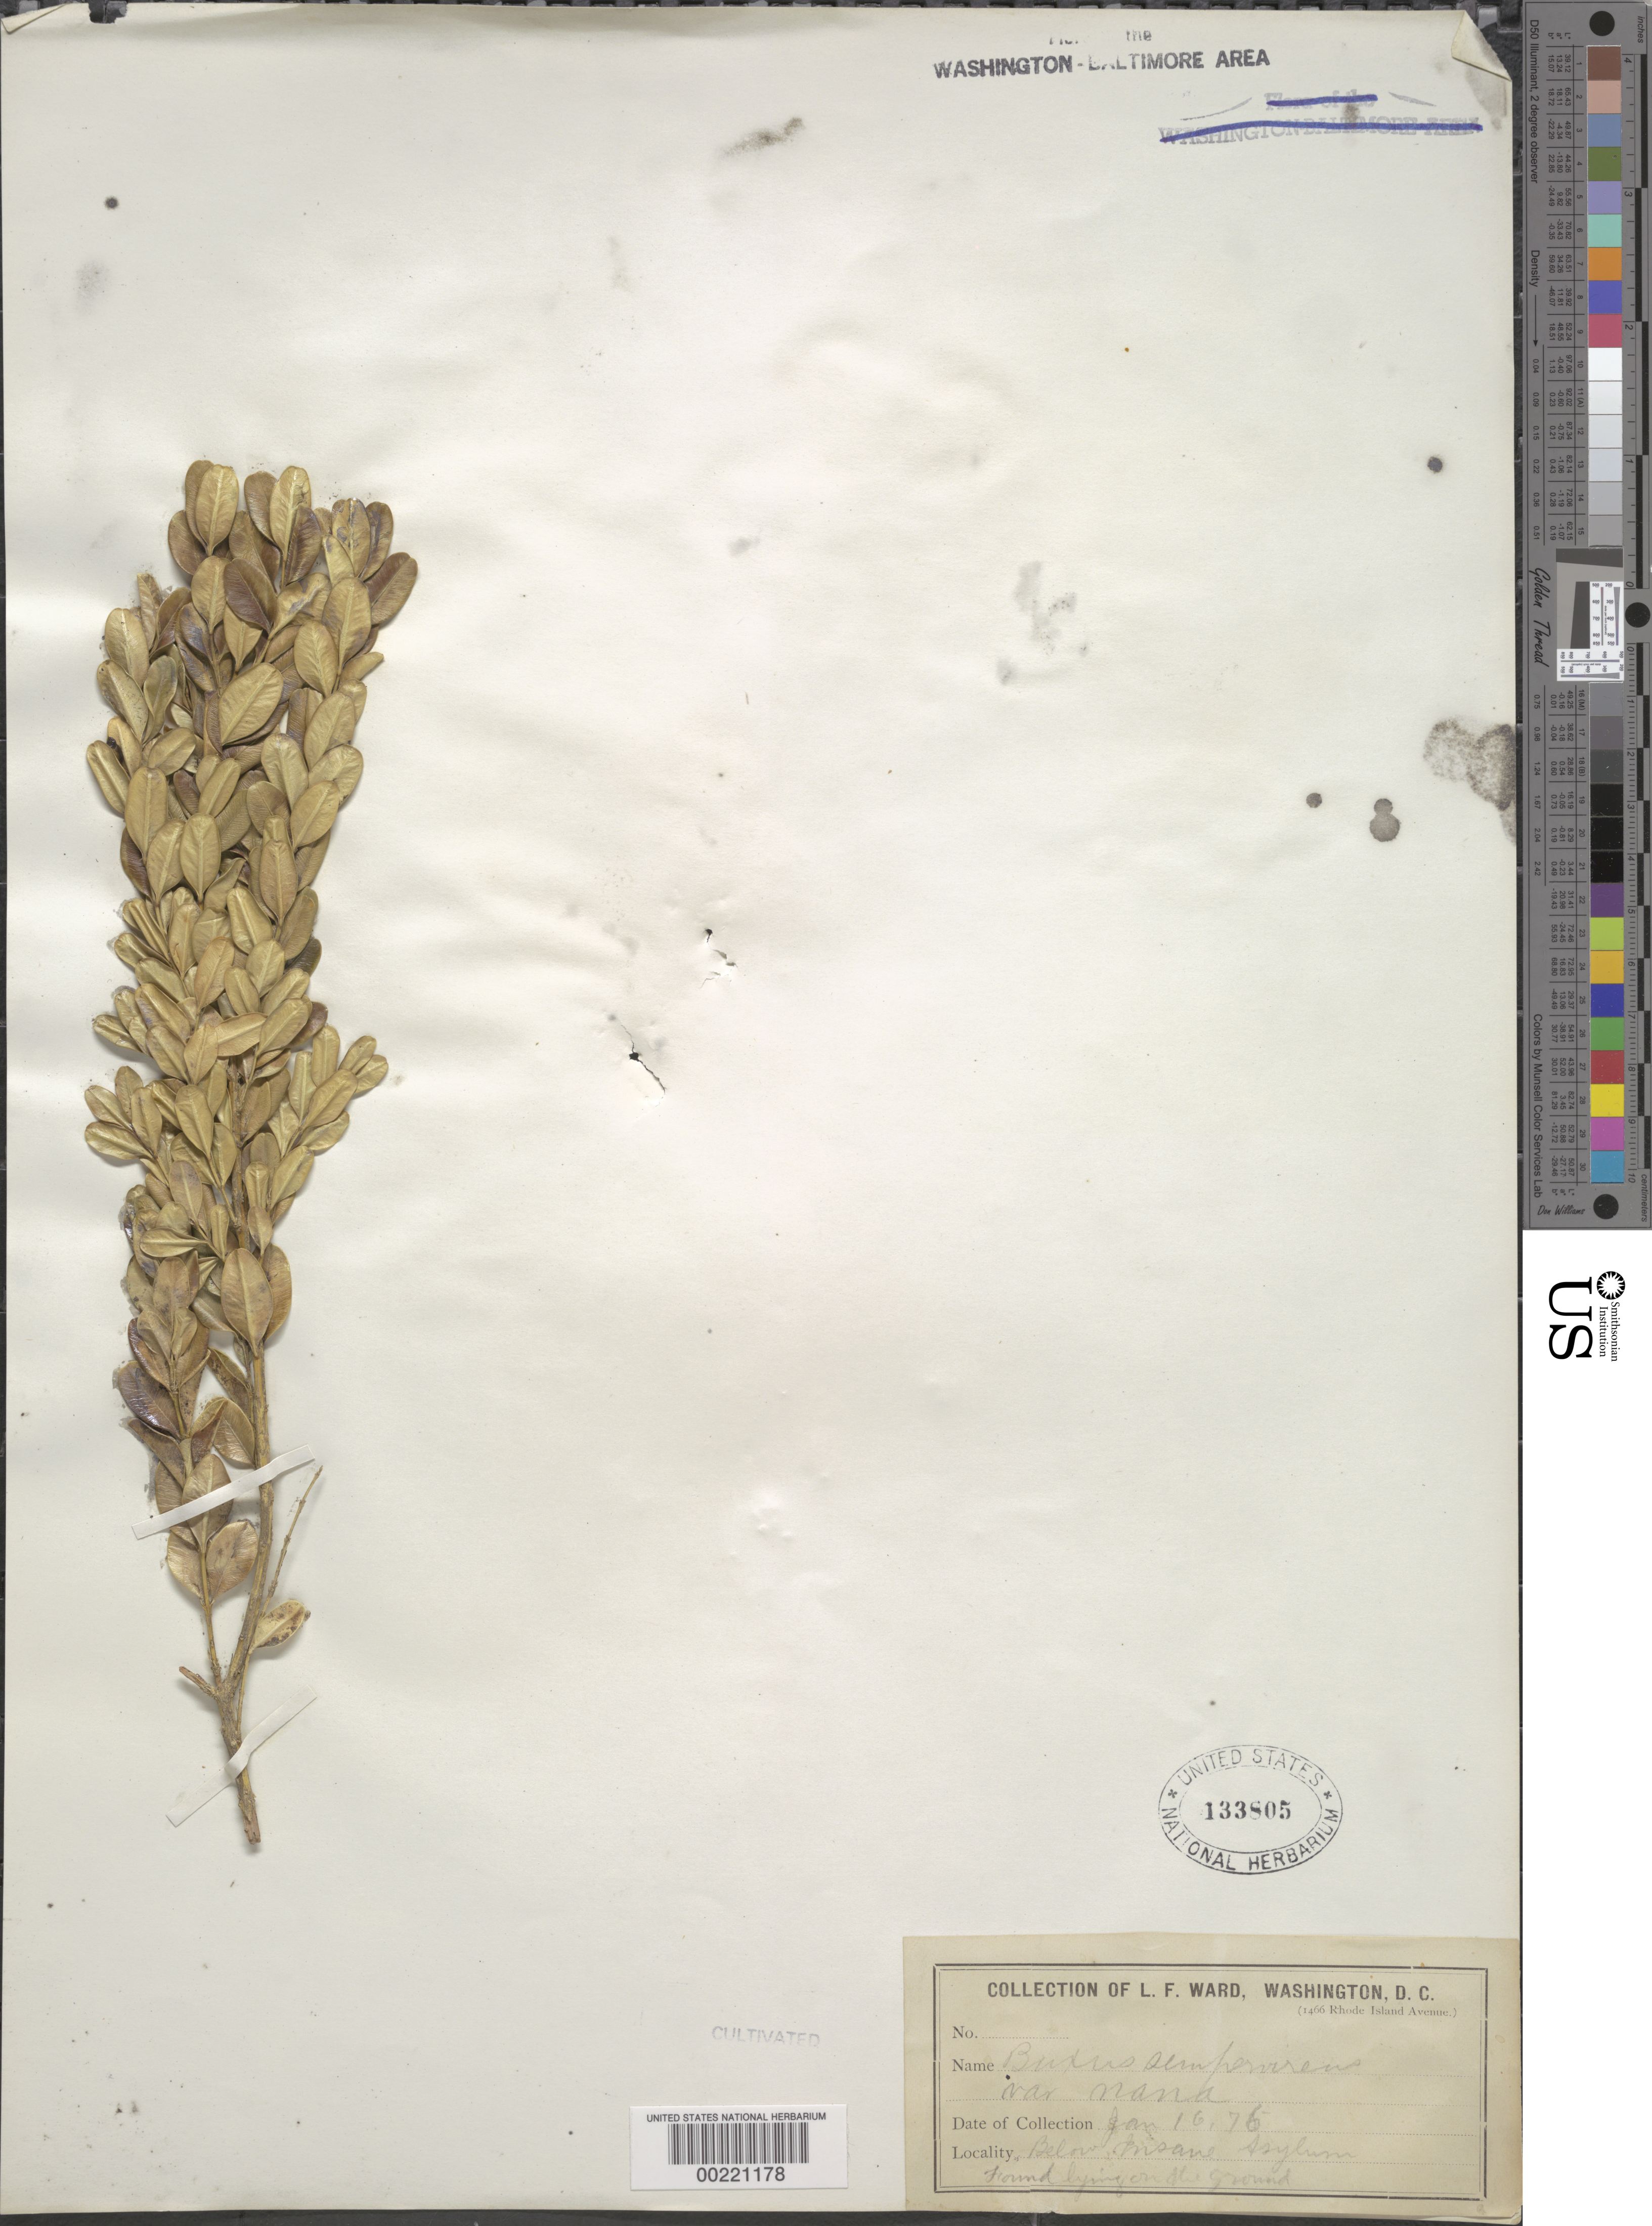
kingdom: Plantae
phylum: Tracheophyta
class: Magnoliopsida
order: Buxales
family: Buxaceae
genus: Buxus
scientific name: Buxus sempervirens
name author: L.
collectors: L. F. Ward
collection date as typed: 16 Jan 1876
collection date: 1876-01-16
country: United States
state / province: District of Columbia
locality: Below Insane Asylum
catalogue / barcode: US 133805